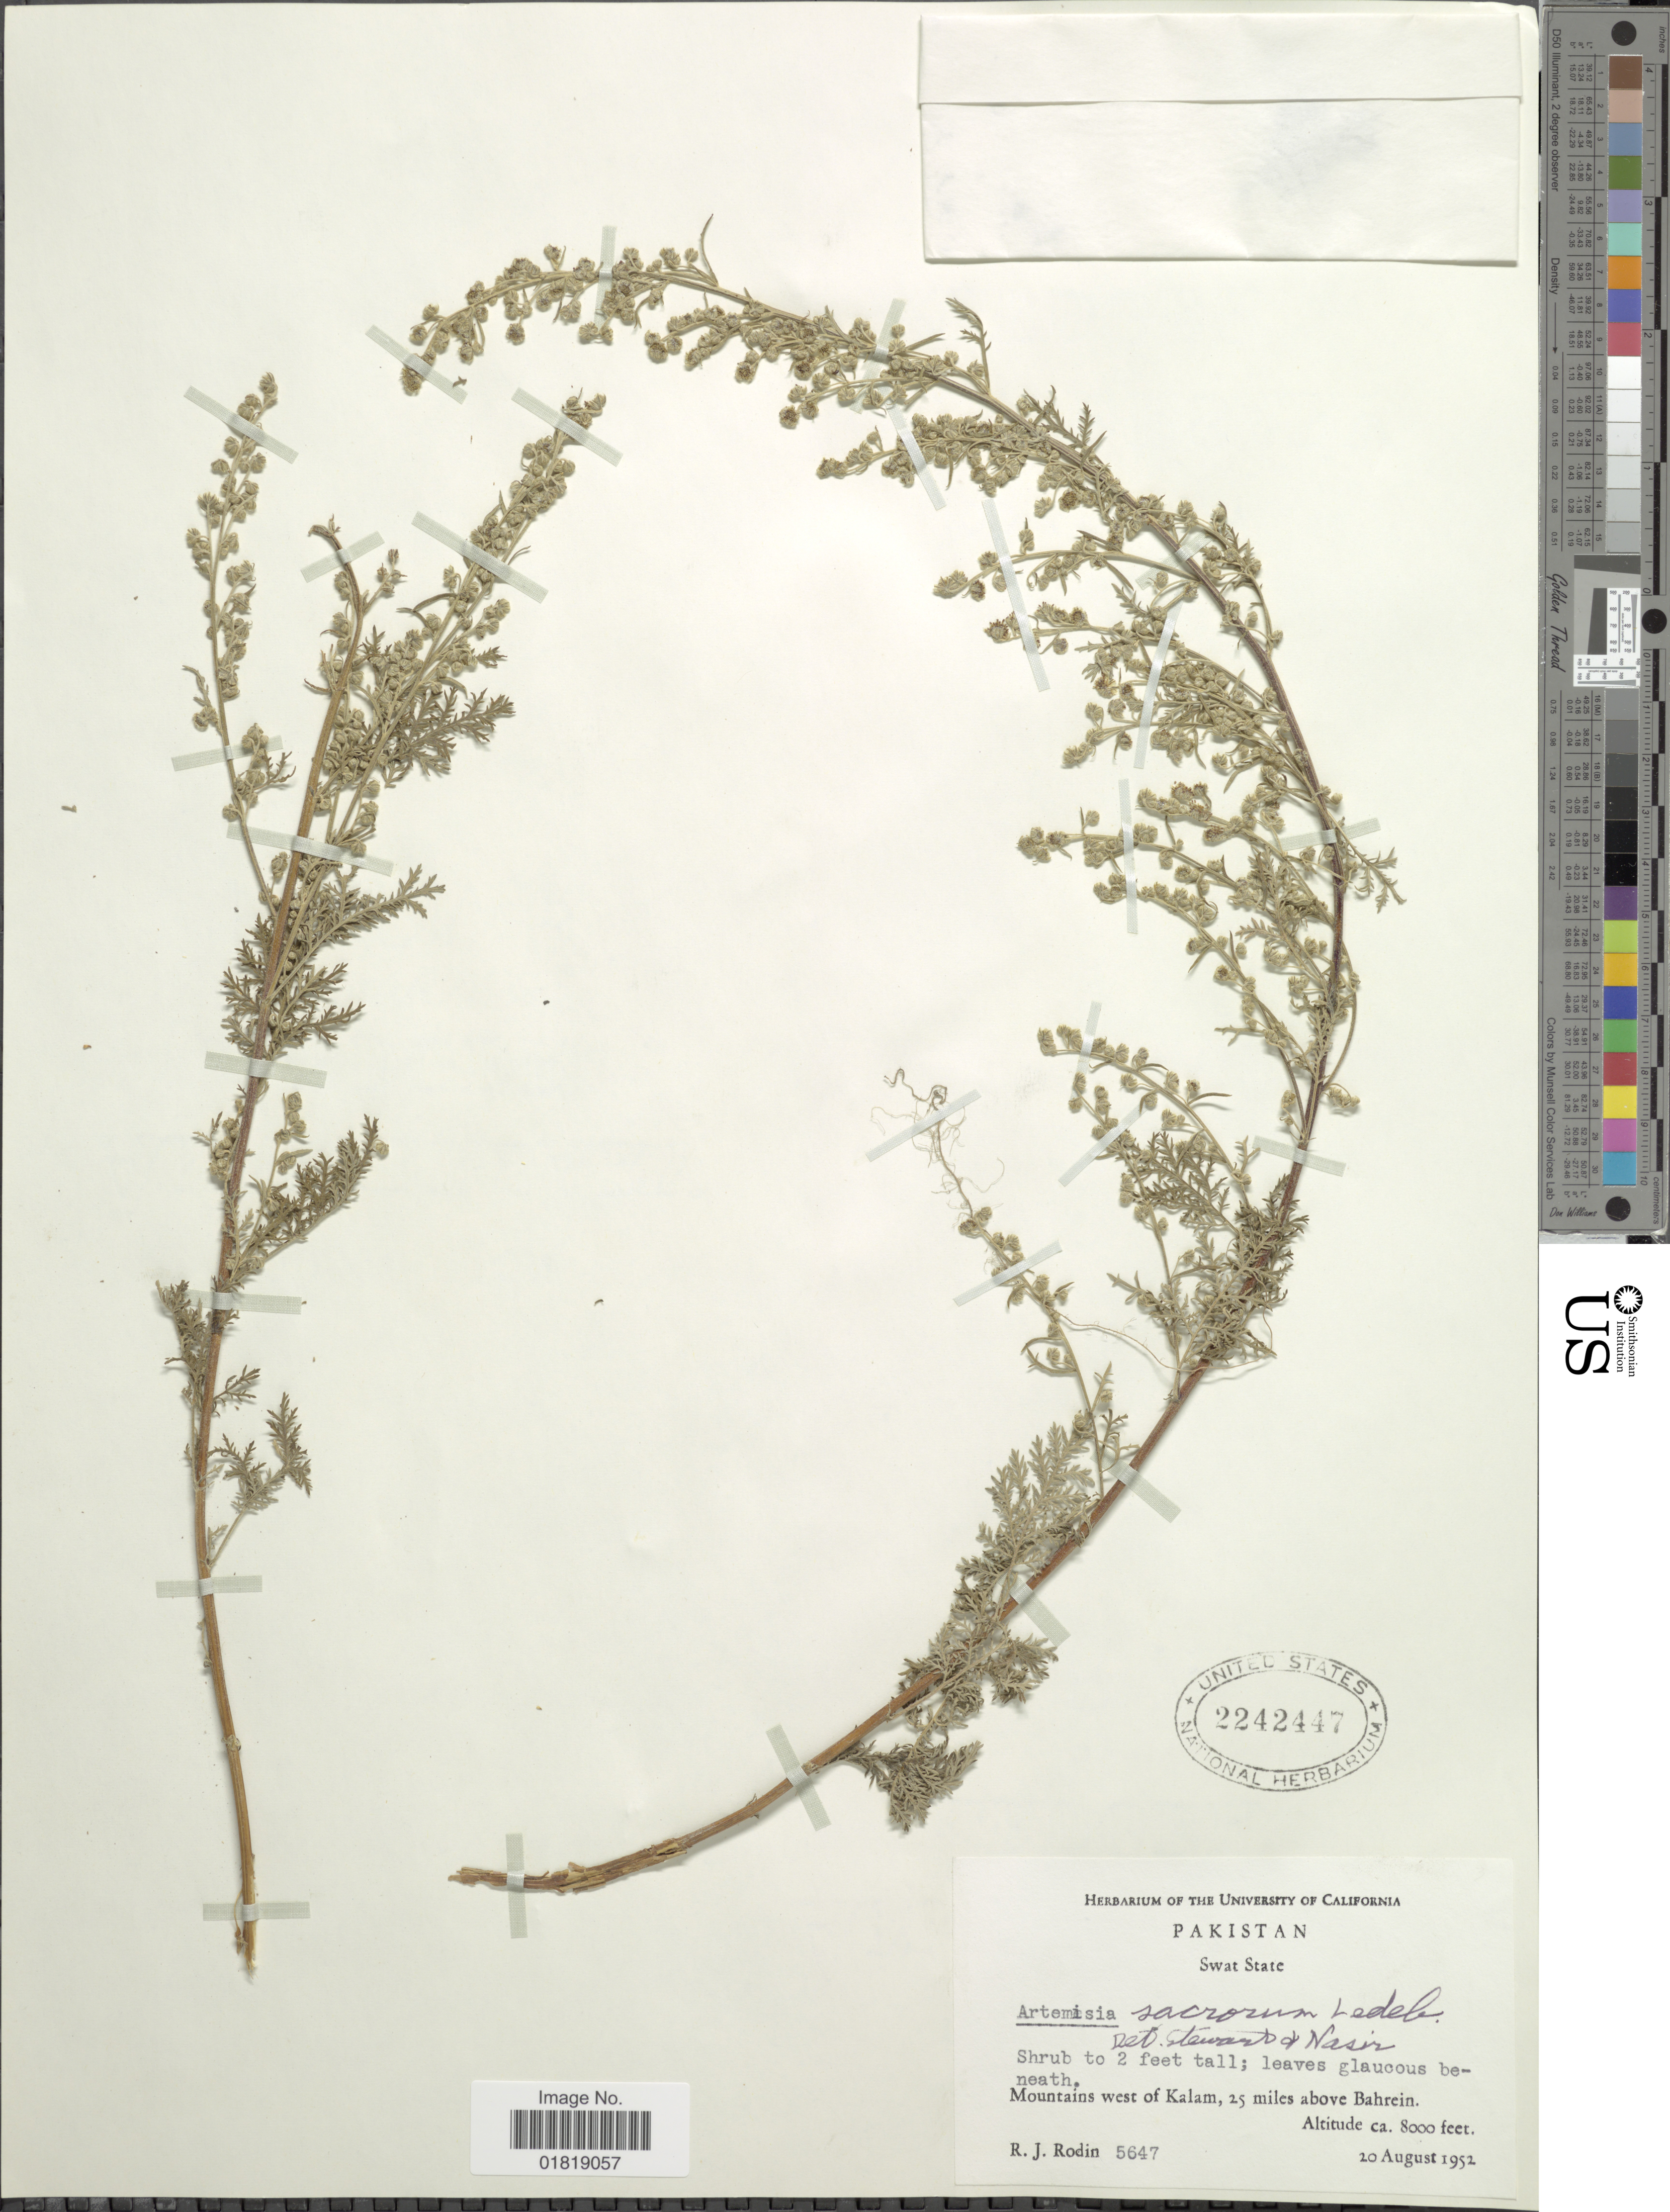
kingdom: Plantae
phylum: Tracheophyta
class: Magnoliopsida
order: Asterales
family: Asteraceae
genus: Artemisia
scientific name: Artemisia sacrorum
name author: Ledeb.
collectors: R. J. Rodin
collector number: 5647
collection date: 1952-08-20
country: Pakistan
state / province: Khyber Pakhtunkhwa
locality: Swat State, Mountains west of Kalam, 25 miles above Bahrein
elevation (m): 2438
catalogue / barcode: US 2242447